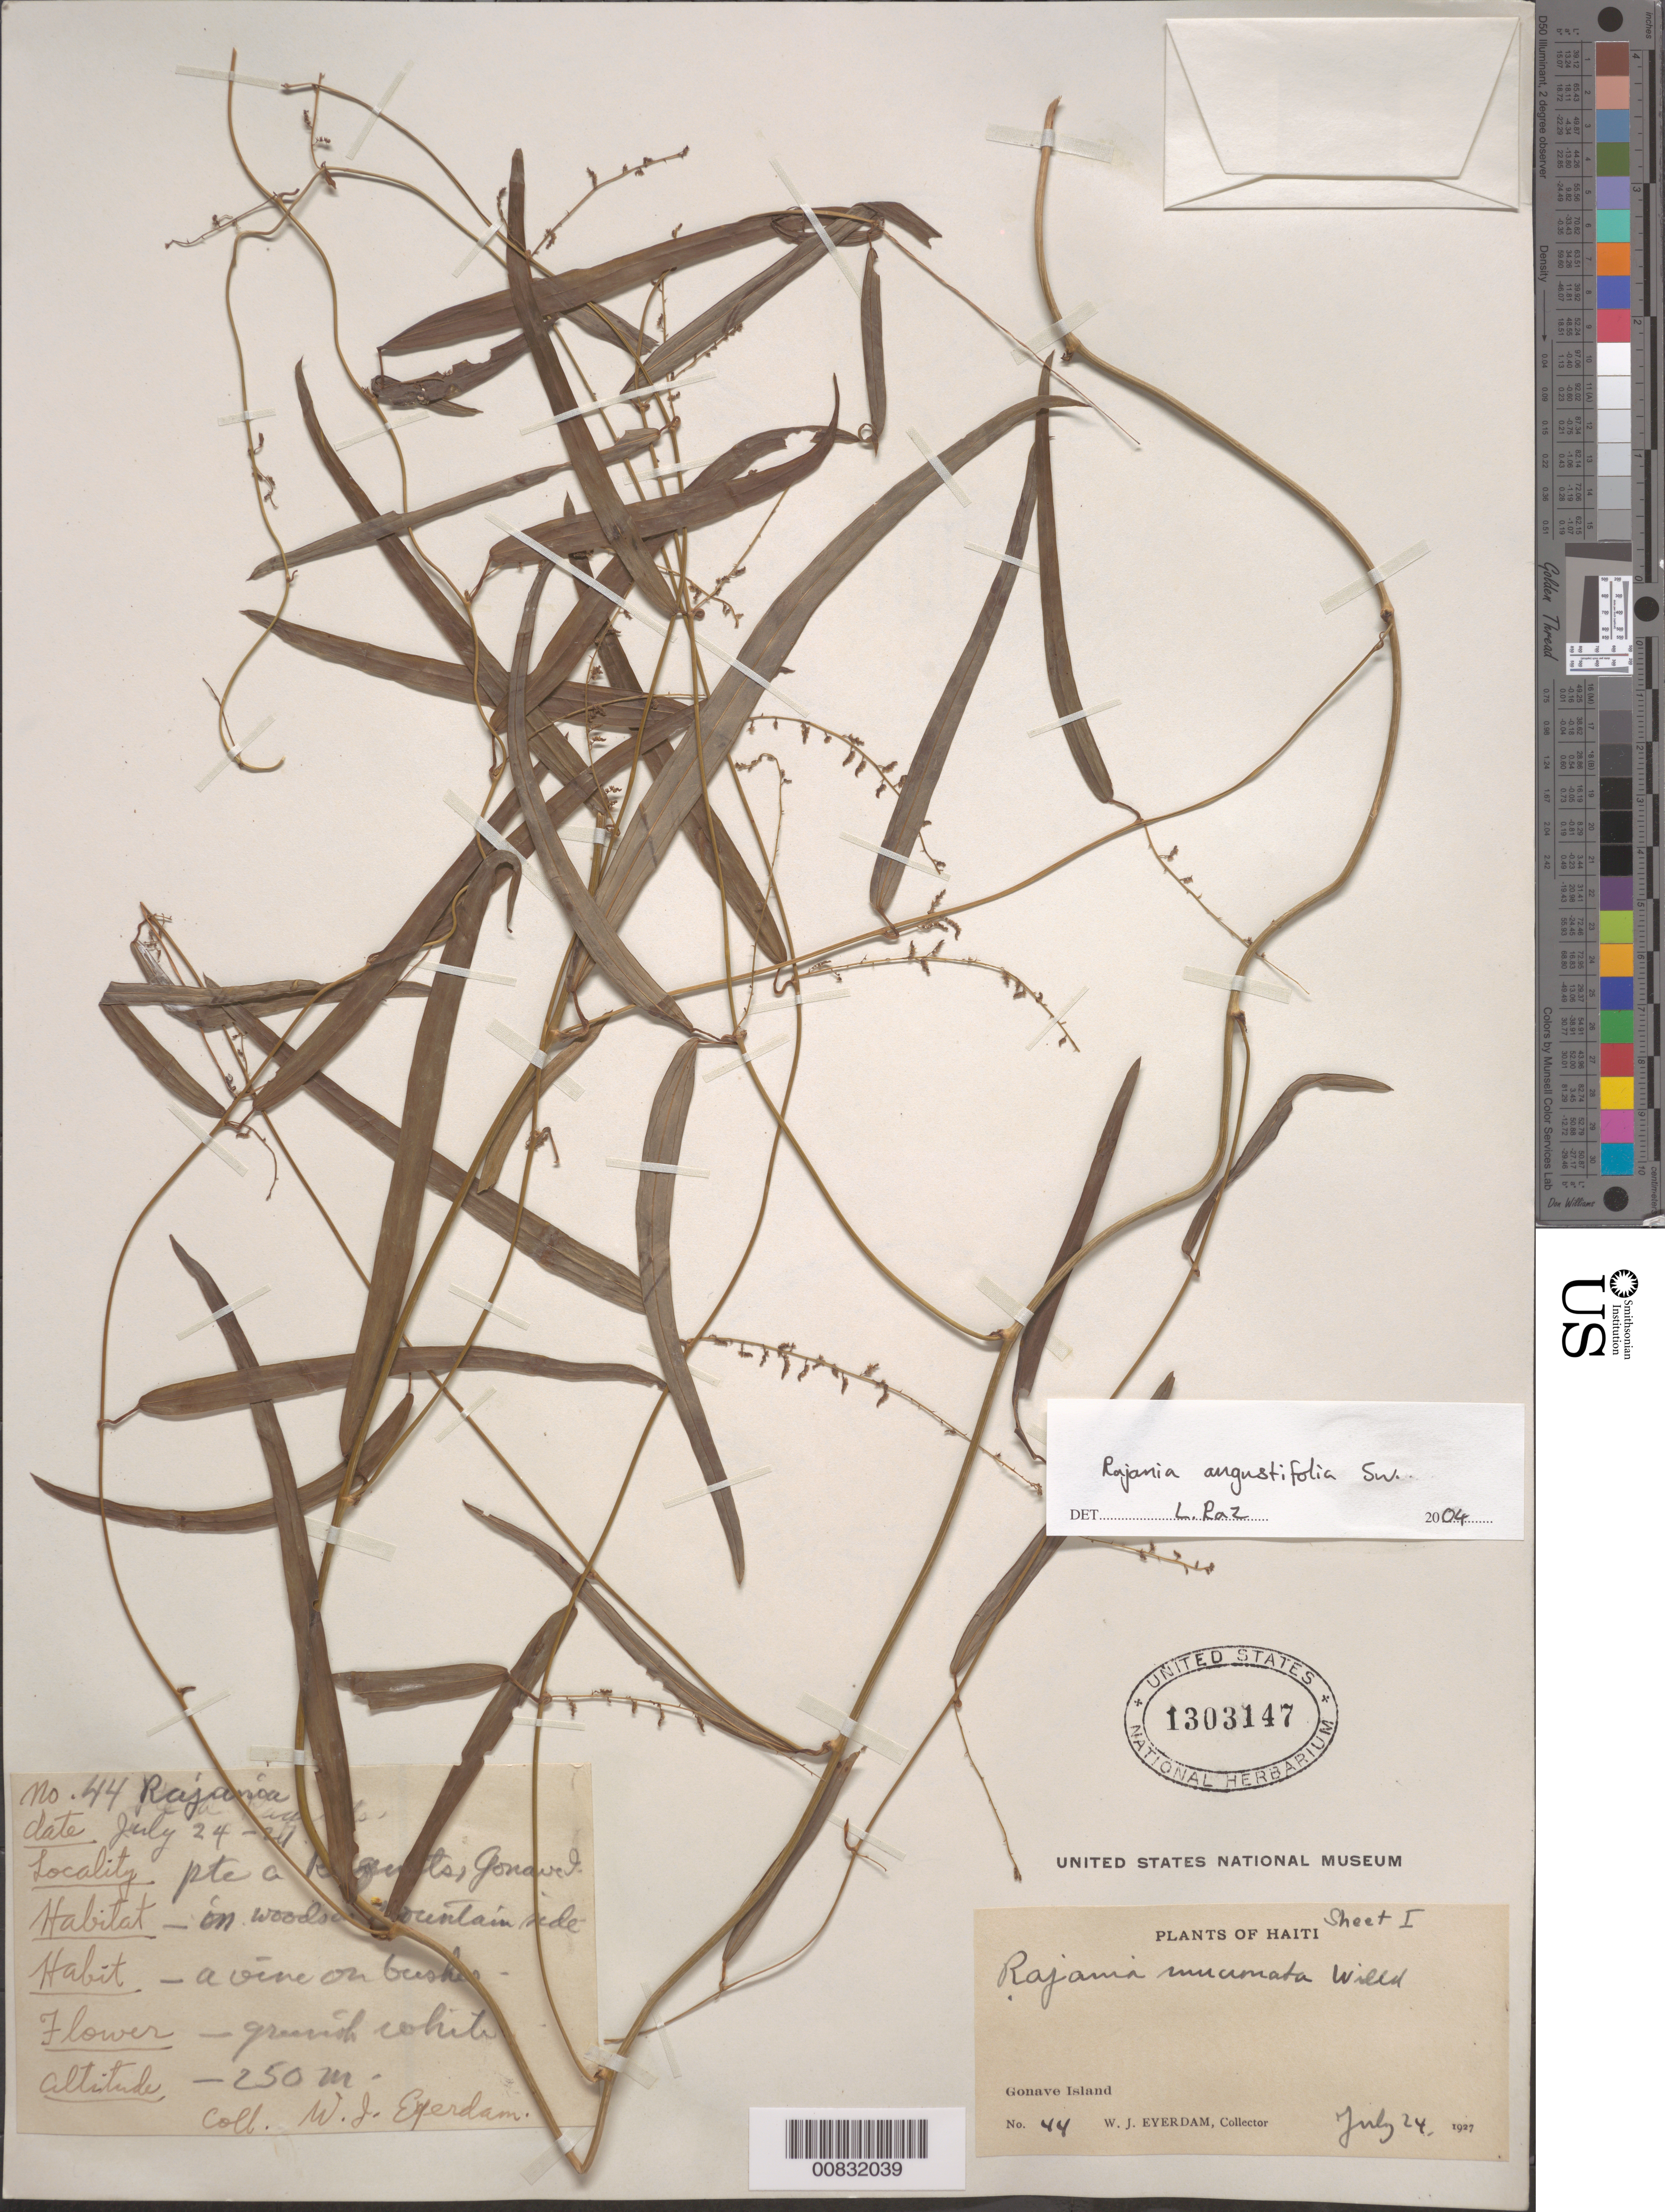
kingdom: Plantae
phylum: Tracheophyta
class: Liliopsida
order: Dioscoreales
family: Dioscoreaceae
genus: Dioscorea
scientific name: Dioscorea microflora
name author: Raz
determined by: Strong, M. T., (US), Smithsonian Institution - National Museum of Natural History (UNITED STATES)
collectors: W. J. Eyerdam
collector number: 44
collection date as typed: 24 Jul 1927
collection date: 1927-07-24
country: Haiti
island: Gonave I.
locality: Ile La Gonave, Pte-à-Raquettes.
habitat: In woods on mountain side.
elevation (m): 250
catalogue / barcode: US 1303147